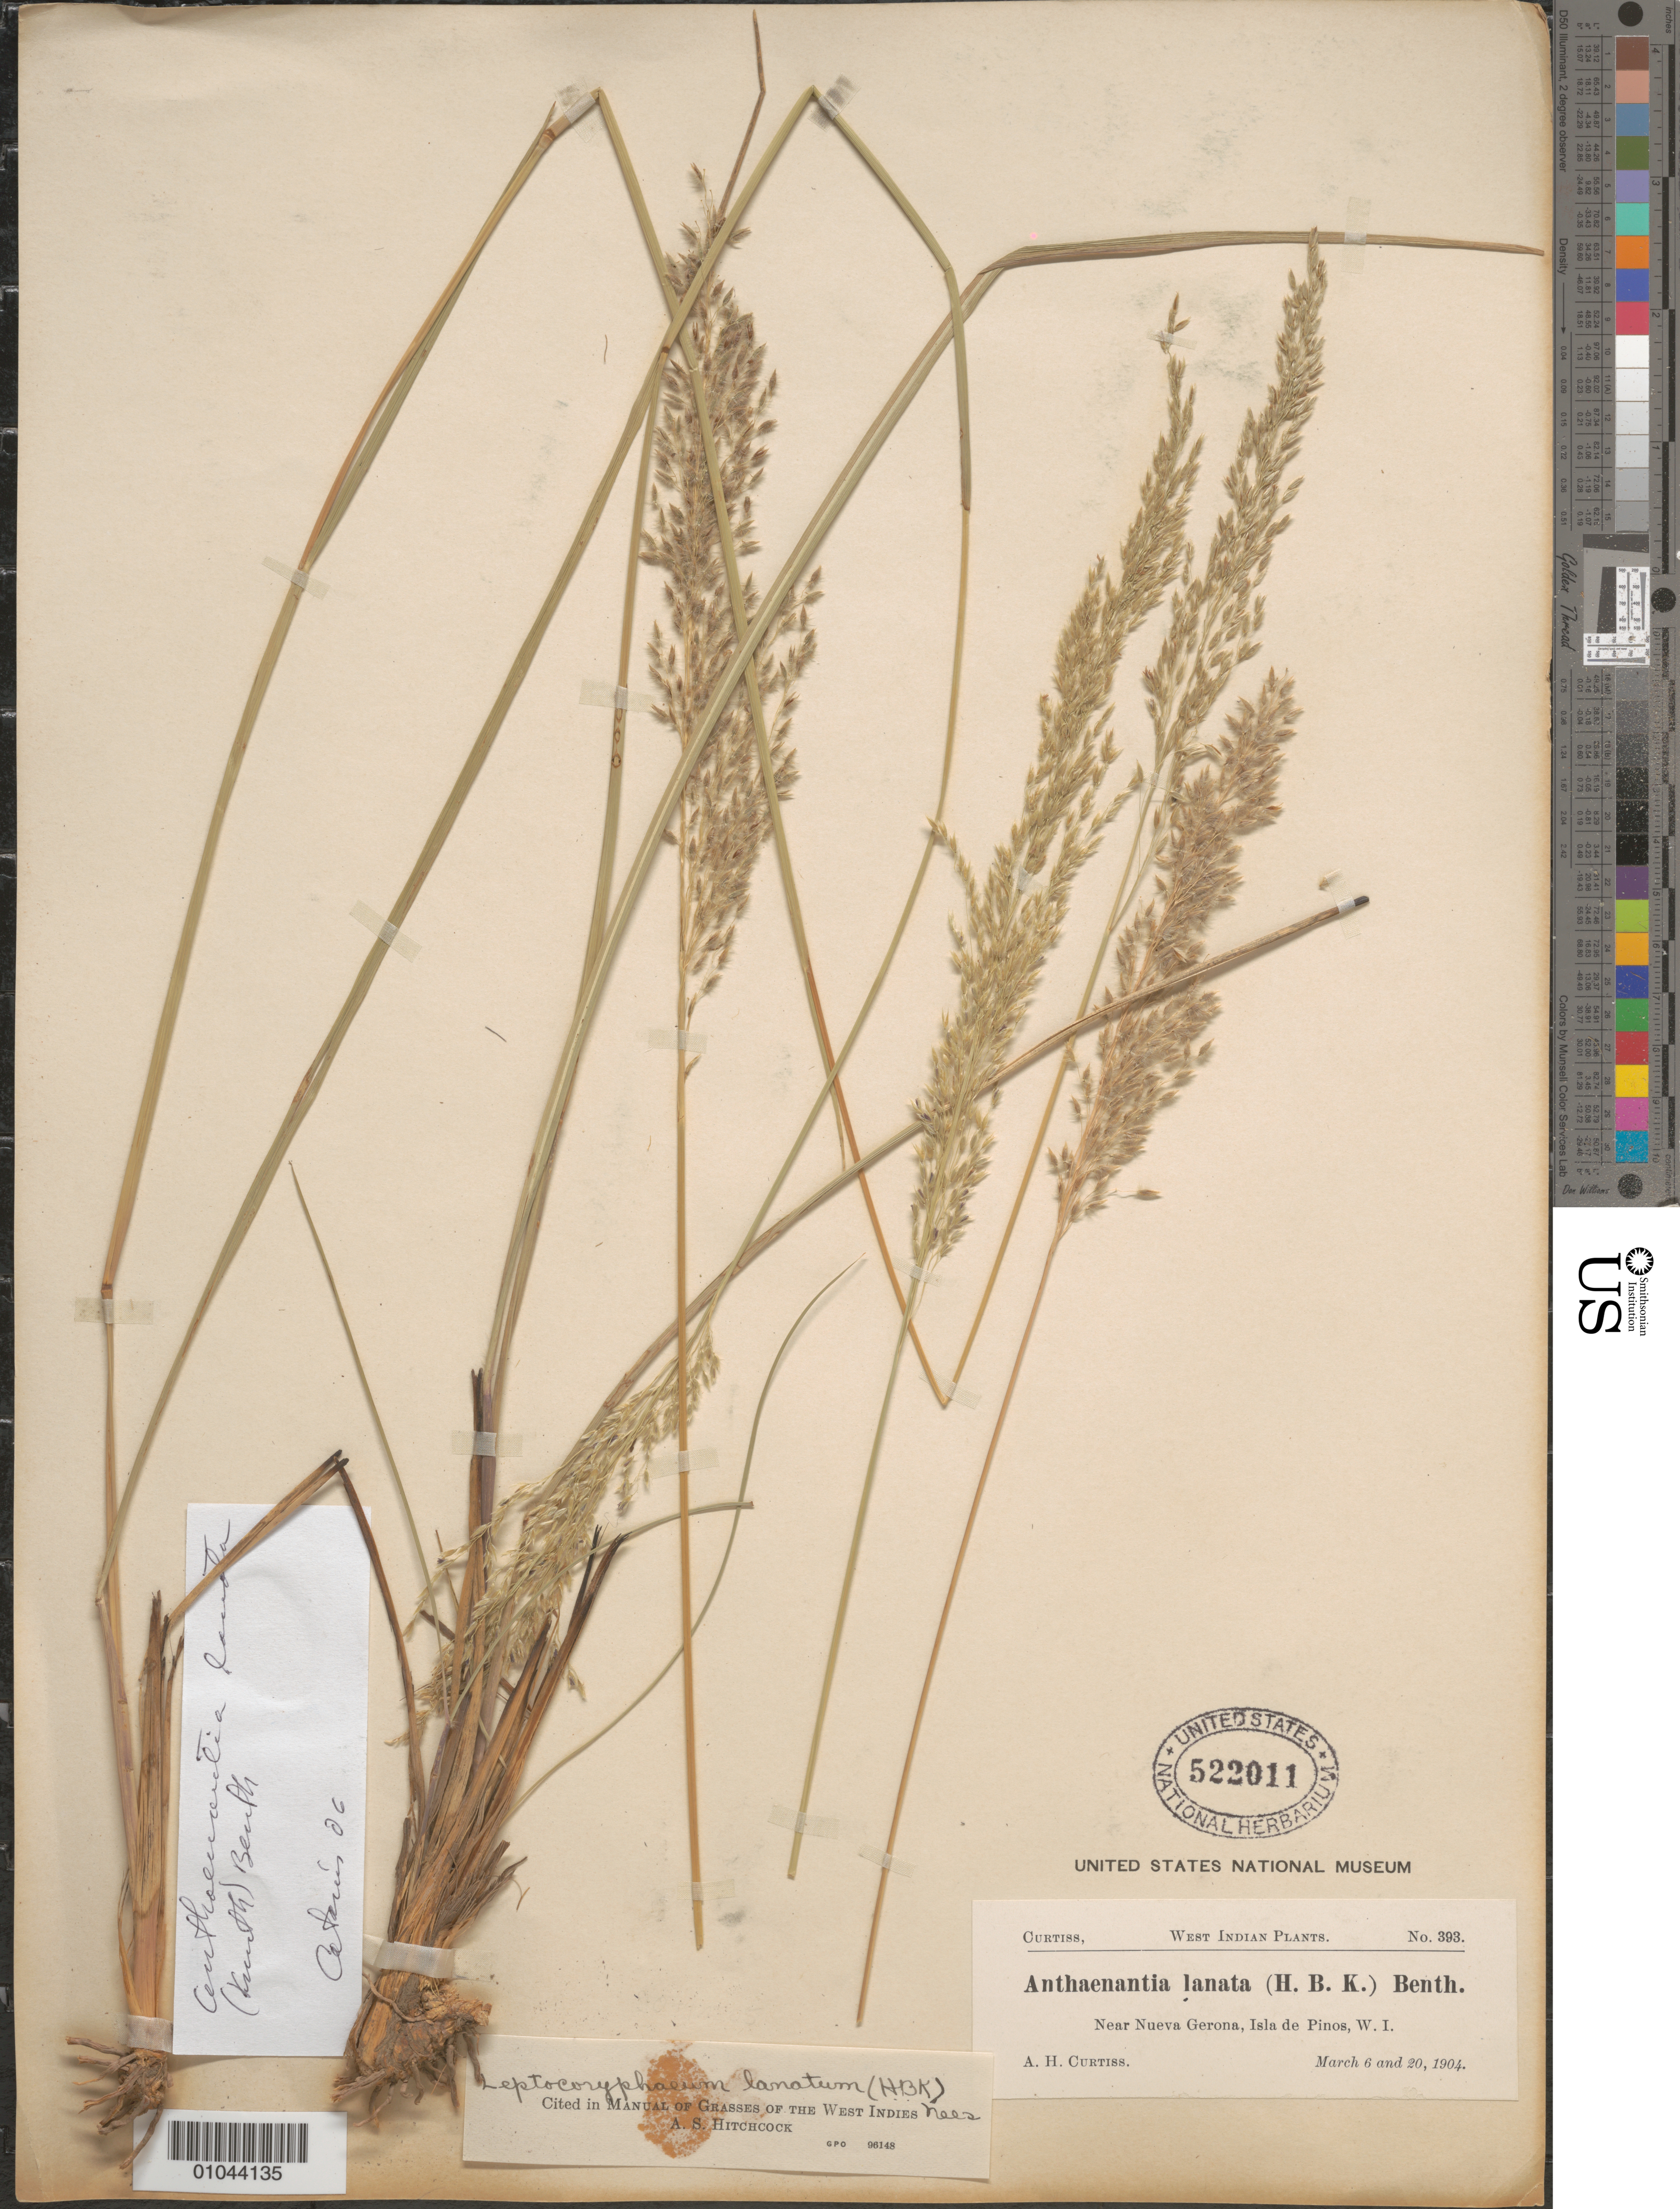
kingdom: Plantae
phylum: Tracheophyta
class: Liliopsida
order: Poales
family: Poaceae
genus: Leptocoryphium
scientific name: Leptocoryphium lanatum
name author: (Kunth) Nees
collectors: A. H. Curtiss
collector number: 393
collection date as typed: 06 Mar 1904 and 20 Mar 1904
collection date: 1904-03-06,1904-03-20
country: Cuba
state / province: Isla de la Juventud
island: Isla de la Juventud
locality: [Isle of Pines], Near Nueva Gerona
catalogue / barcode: US 522011